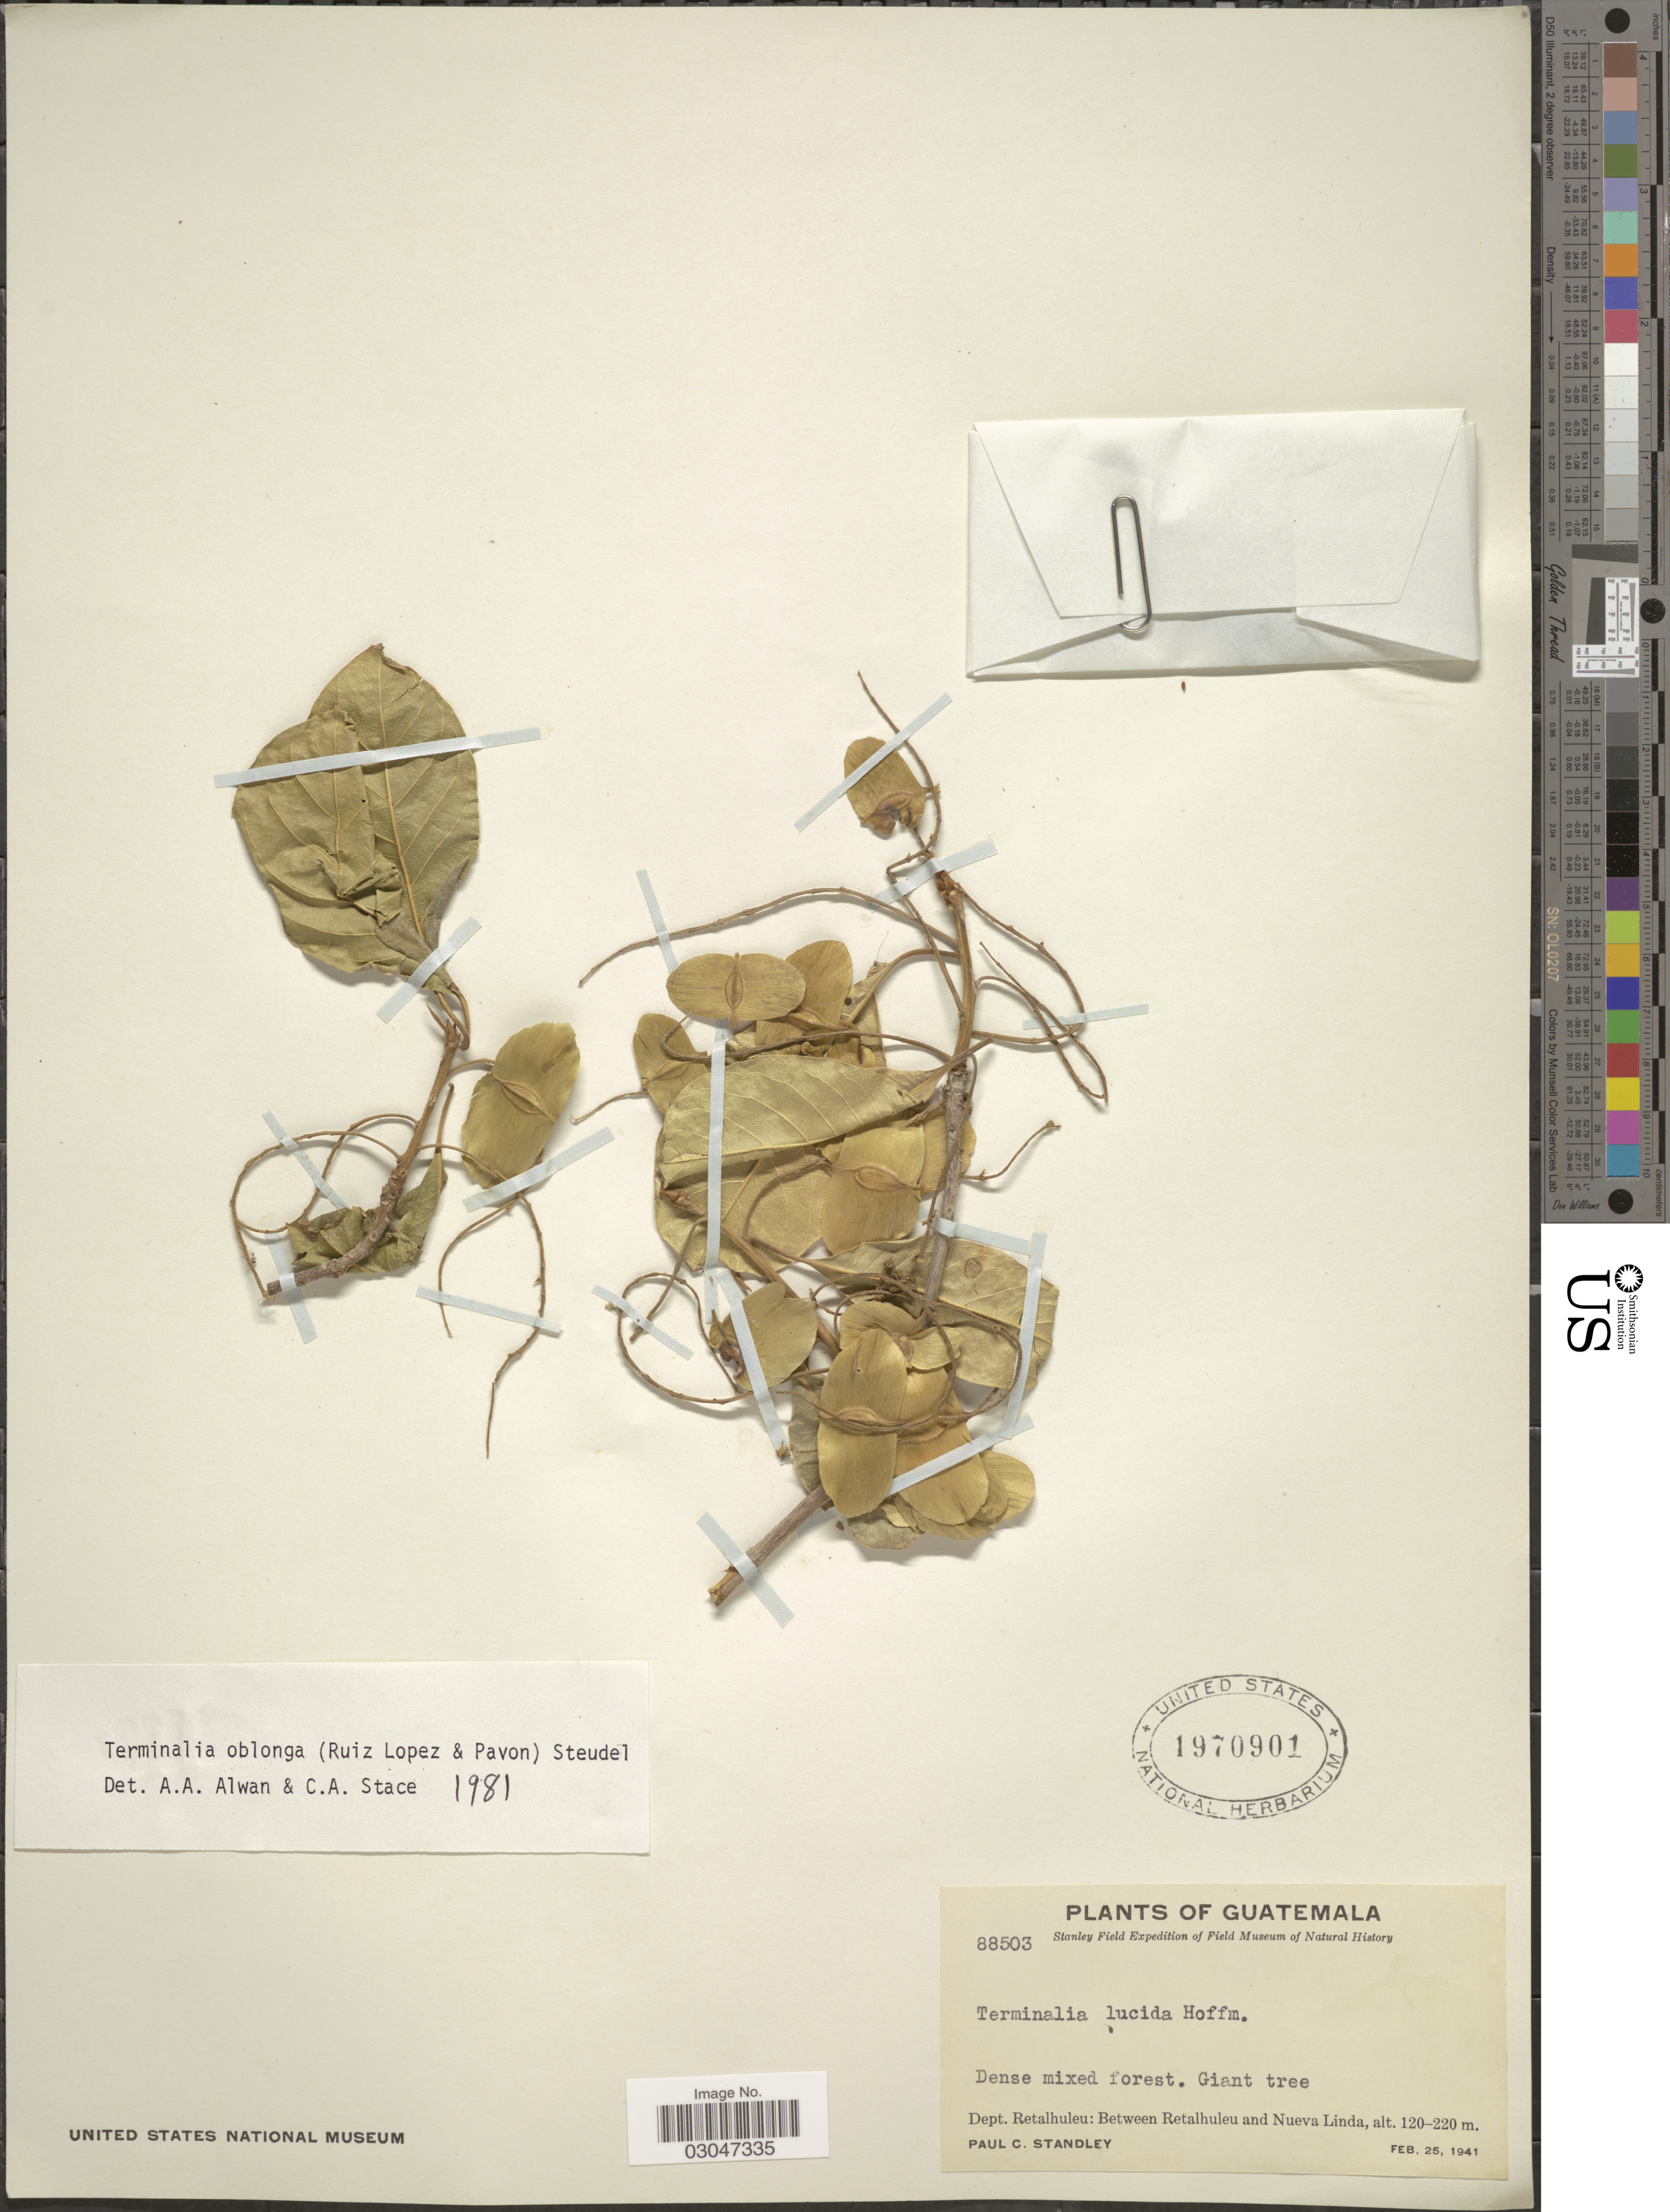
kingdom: Plantae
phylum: Tracheophyta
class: Magnoliopsida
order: Myrtales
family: Combretaceae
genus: Terminalia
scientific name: Terminalia oblonga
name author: (Ruiz & Pav.) Steud.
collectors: P. C. Standley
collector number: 88503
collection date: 1941-02-25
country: Guatemala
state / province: Retalhuleu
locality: Dept. Retalhuleu: Between Retalhuleu and Nueva Linda.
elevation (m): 120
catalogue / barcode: US 1970901